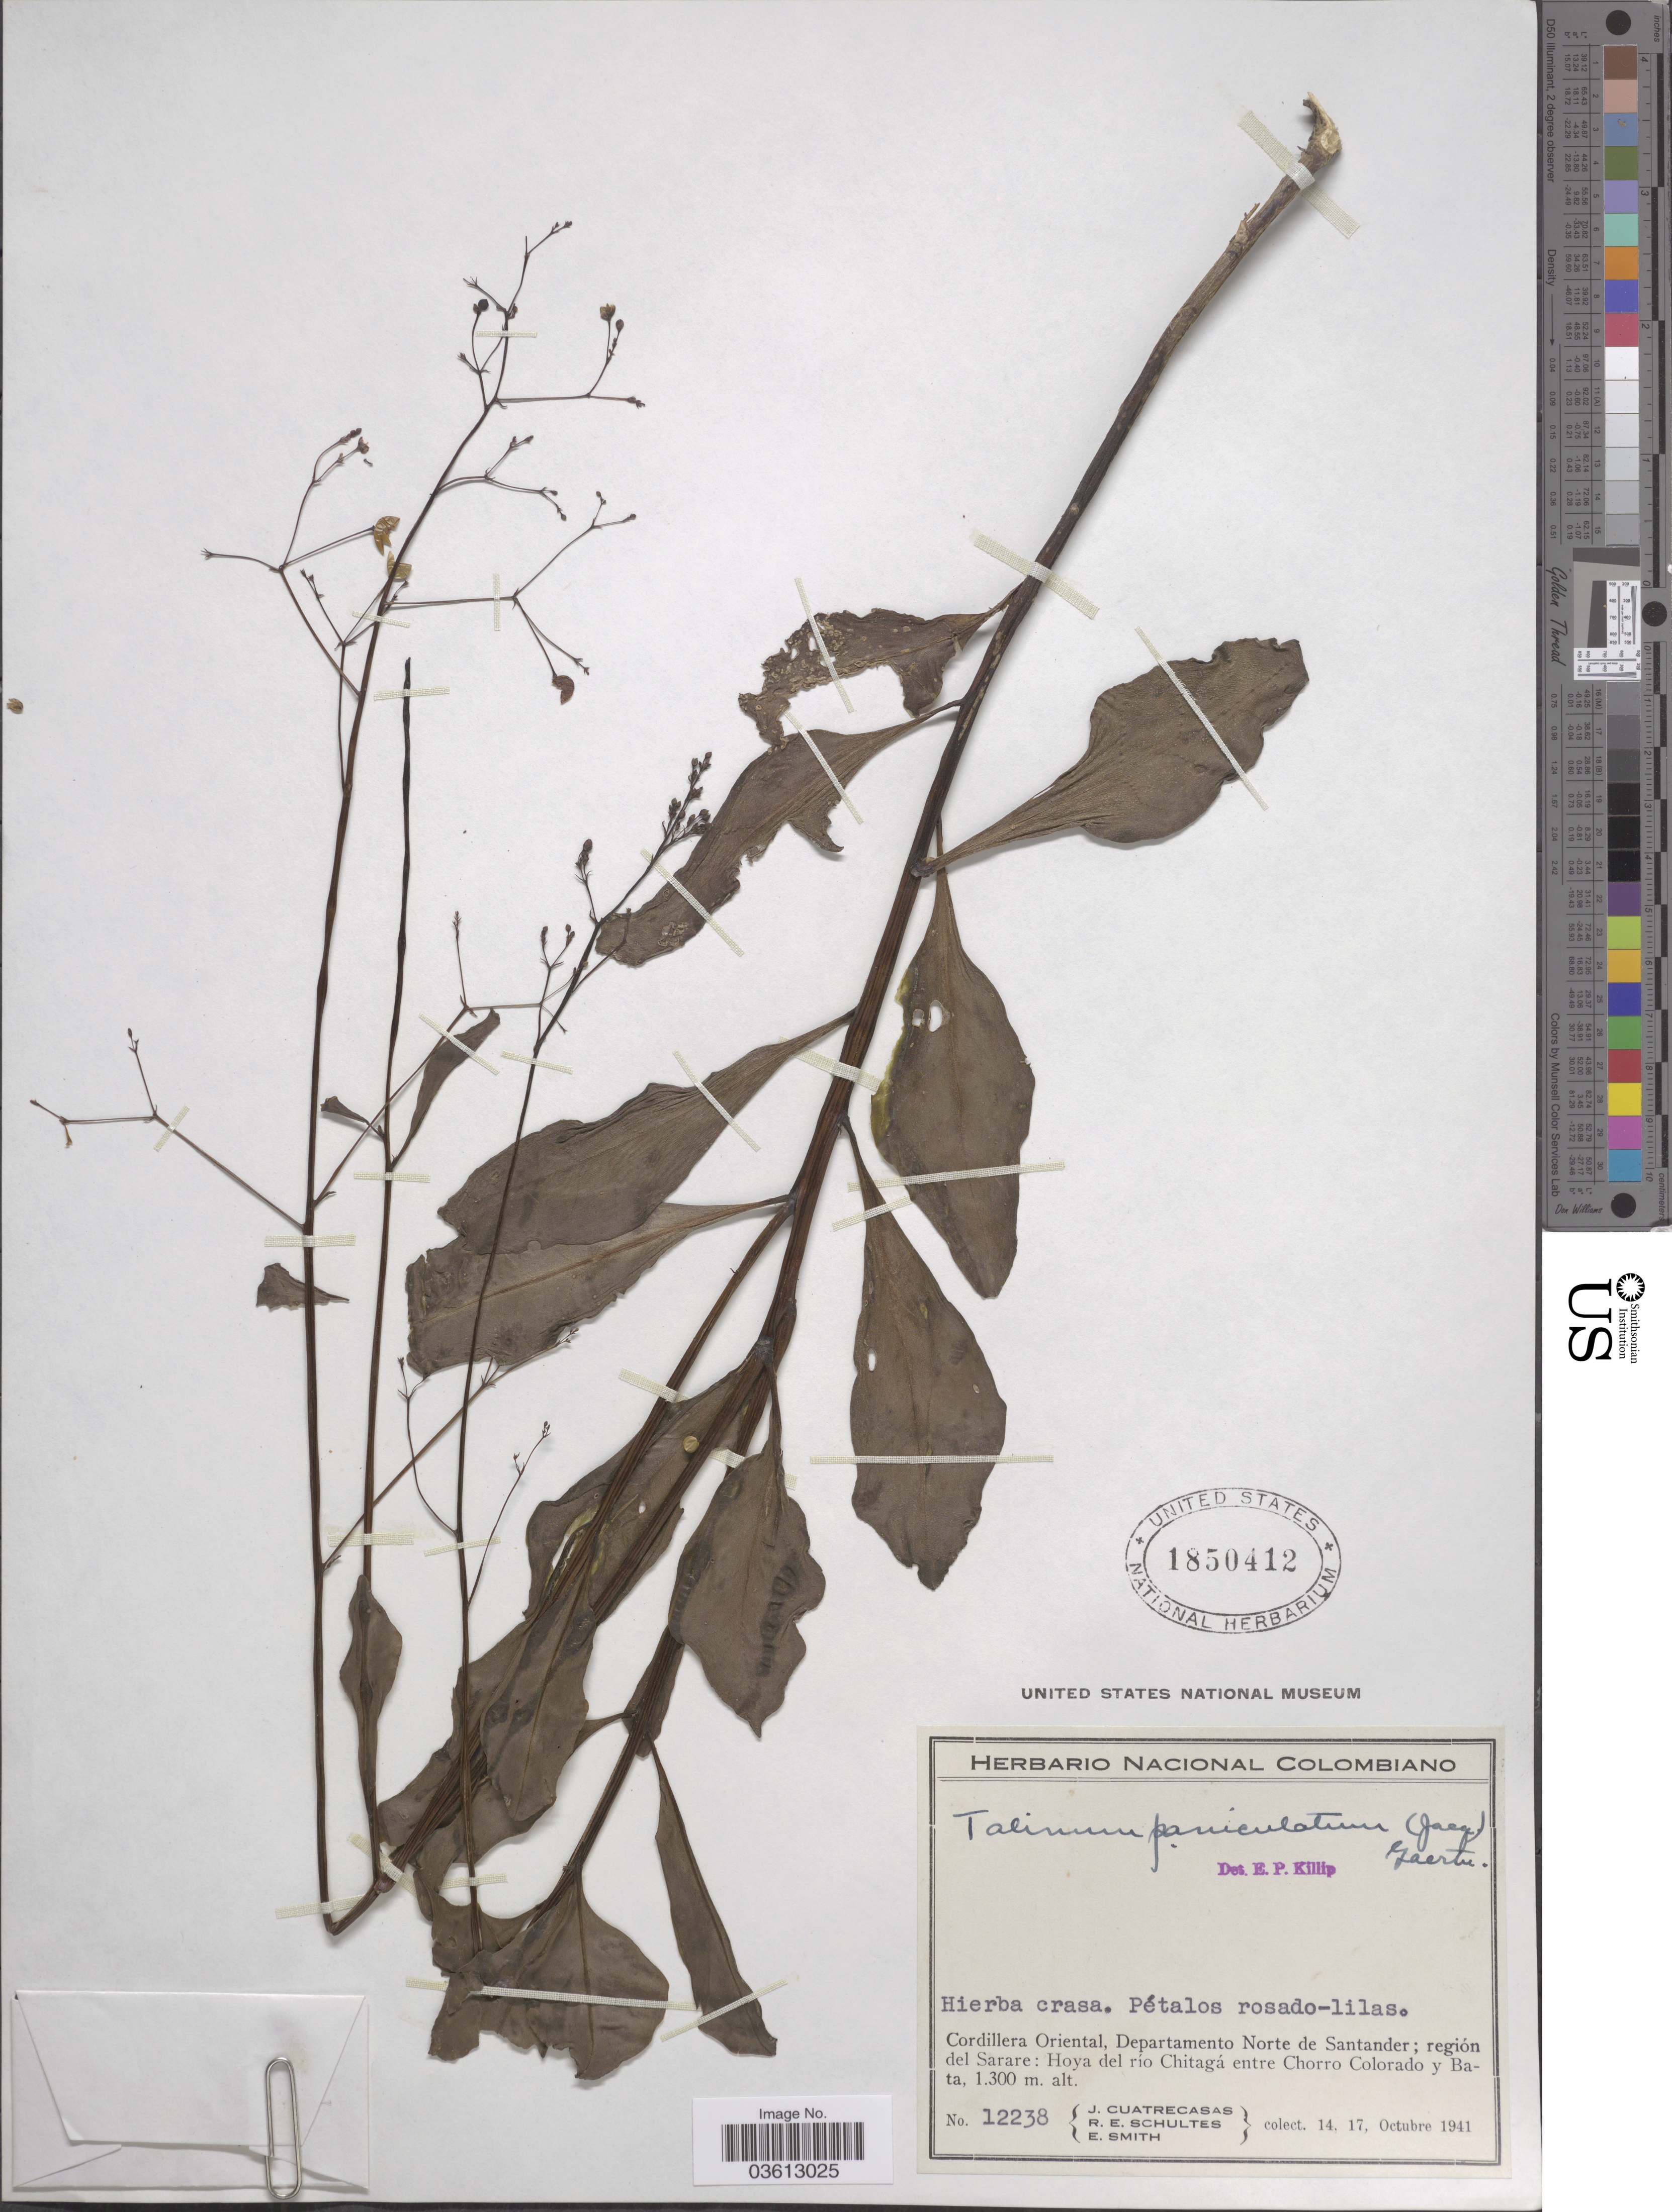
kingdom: Plantae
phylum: Tracheophyta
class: Magnoliopsida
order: Caryophyllales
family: Talinaceae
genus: Talinum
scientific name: Talinum paniculatum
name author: (Jacq.) Gaertn.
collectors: J. Cuatrecasas, R. E. Schultes & E. Smith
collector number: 12238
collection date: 1941-10-14/1941-10-17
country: Colombia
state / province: Norte de Santander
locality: Cordillera Oriental, Departamento Norte de Santander; región del Sarare: Hoya del río Chitagá entre Chorro Colorado y Bata.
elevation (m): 1300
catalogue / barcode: US 1850412